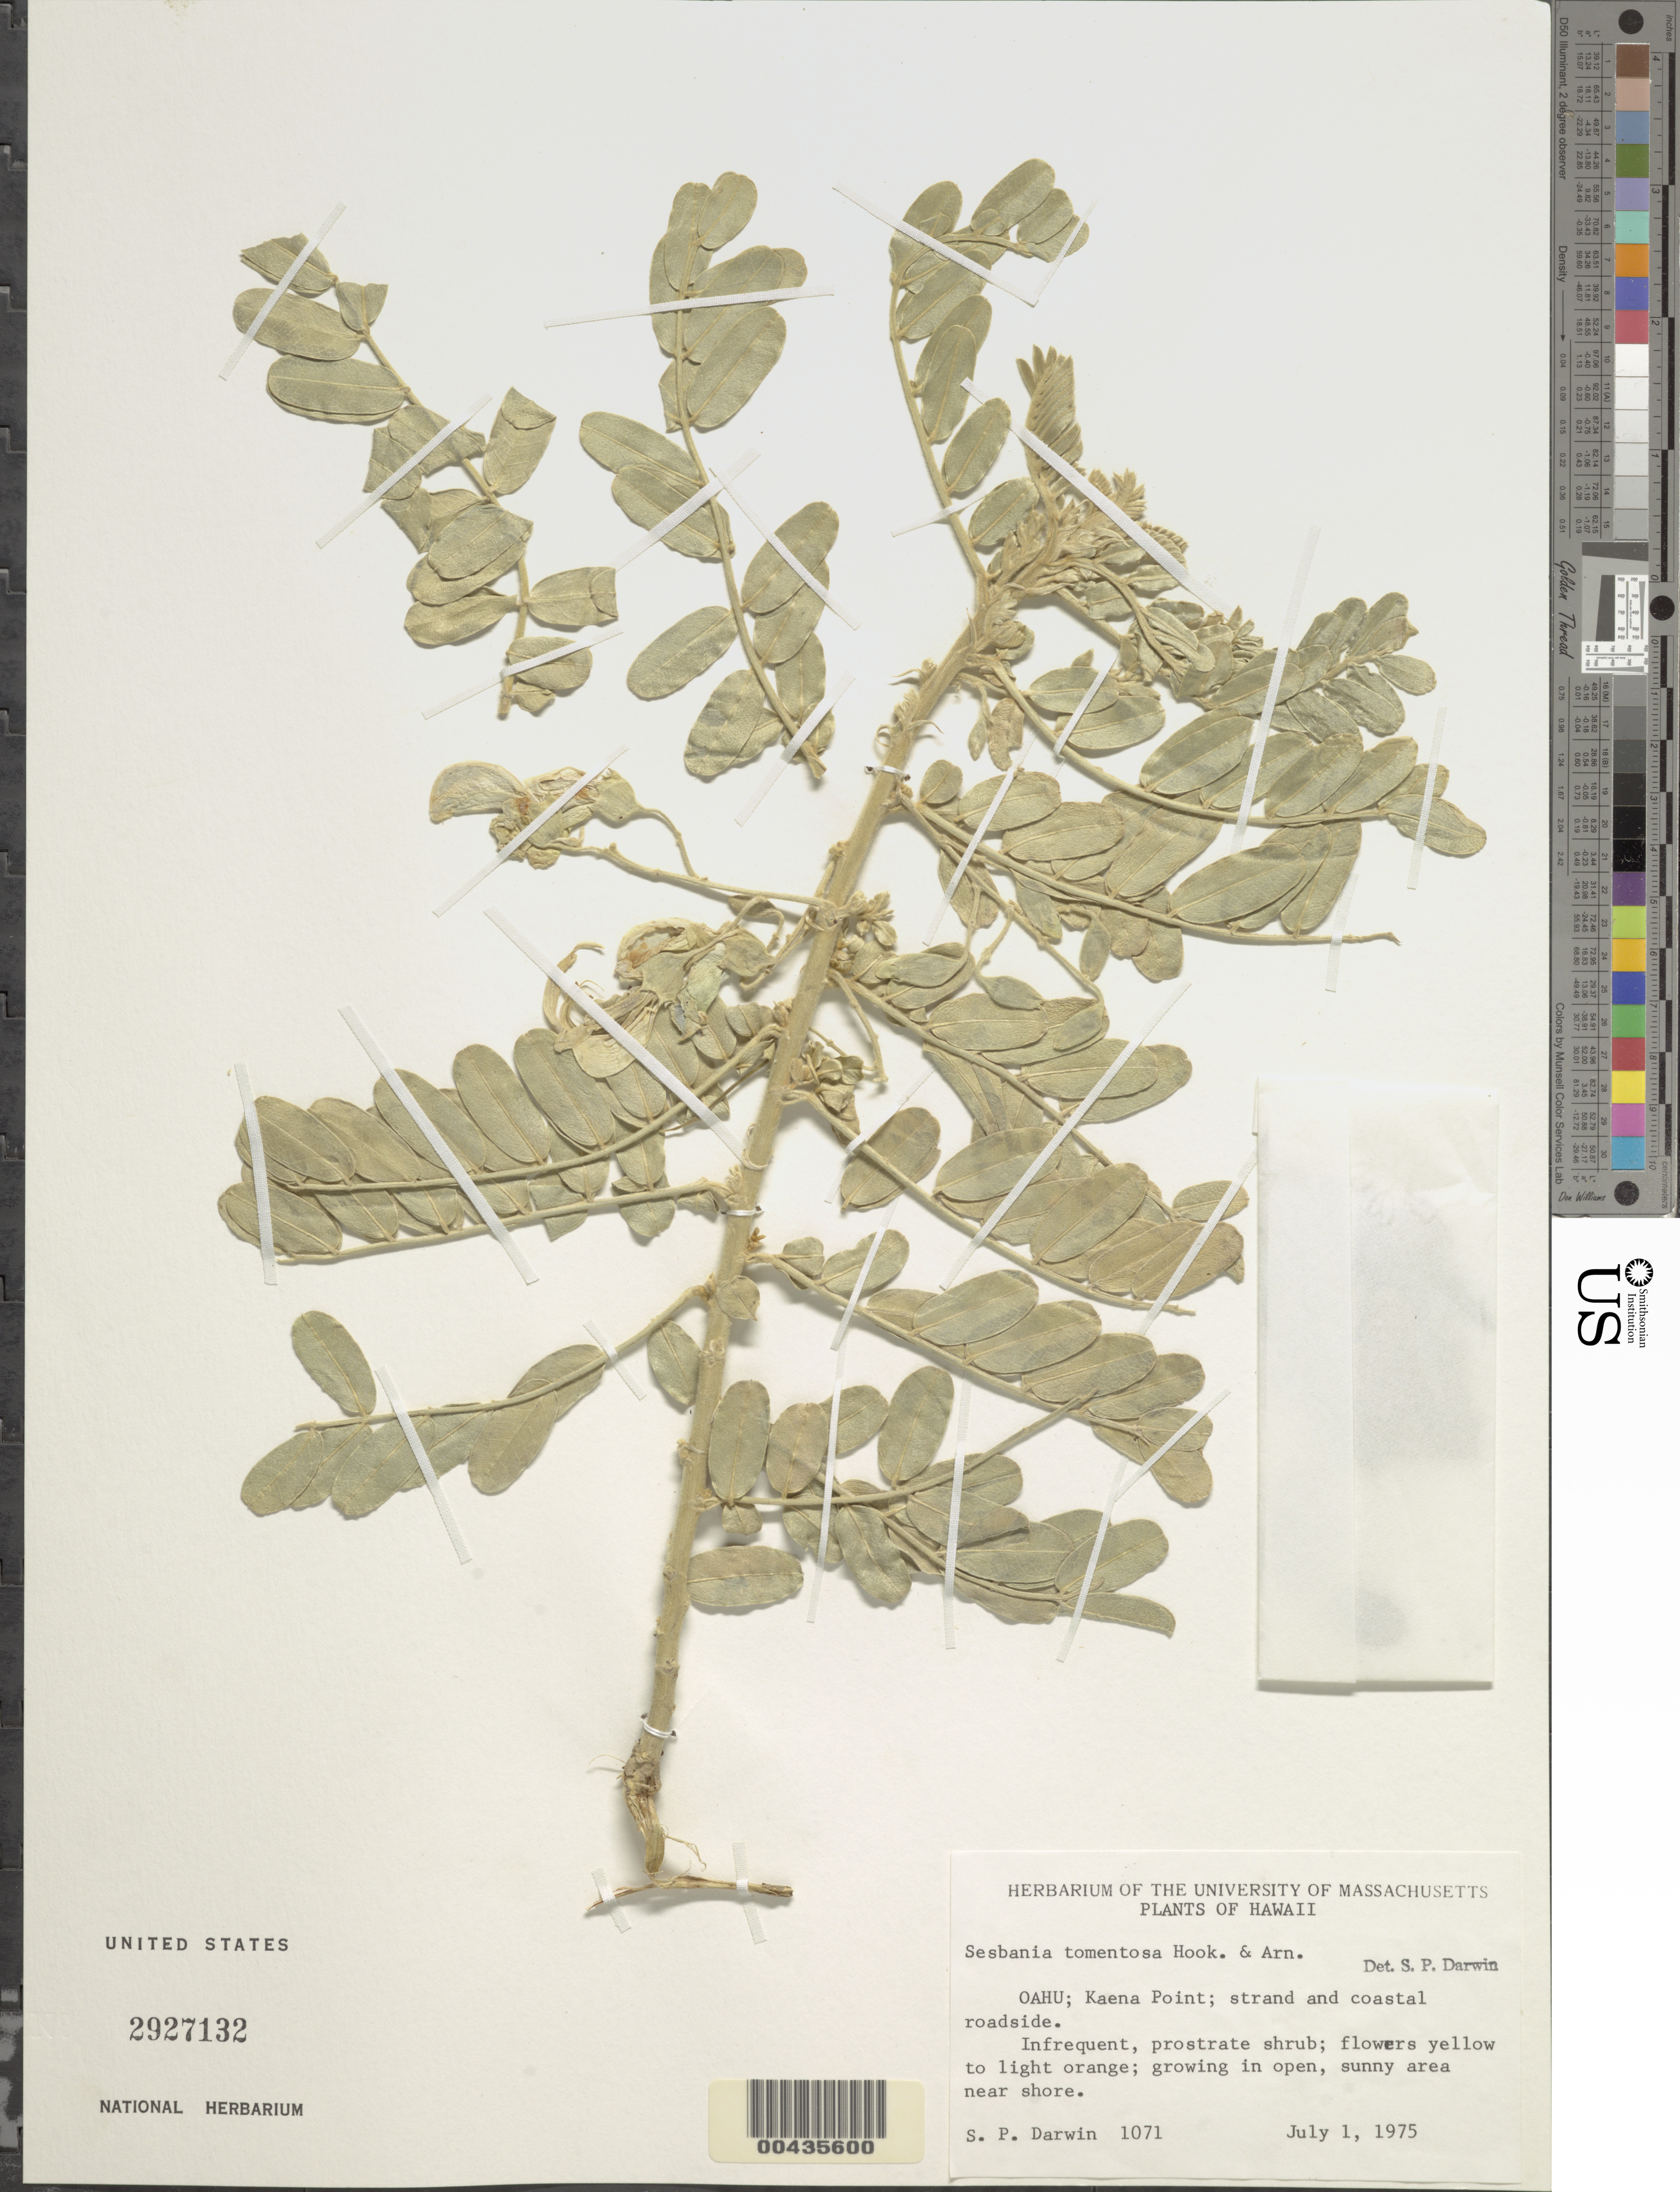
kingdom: Plantae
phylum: Tracheophyta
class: Magnoliopsida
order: Fabales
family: Fabaceae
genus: Sesbania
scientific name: Sesbania tomentosa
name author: Hook. & Arn.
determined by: Darwin, S. P.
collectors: S. P. Darwin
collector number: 1071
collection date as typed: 1 Jul 1975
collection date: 1975-07-01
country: United States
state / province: Hawaii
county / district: Honolulu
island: Oahu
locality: Kaena Point; strand and coastal roadside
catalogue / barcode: US 2927132